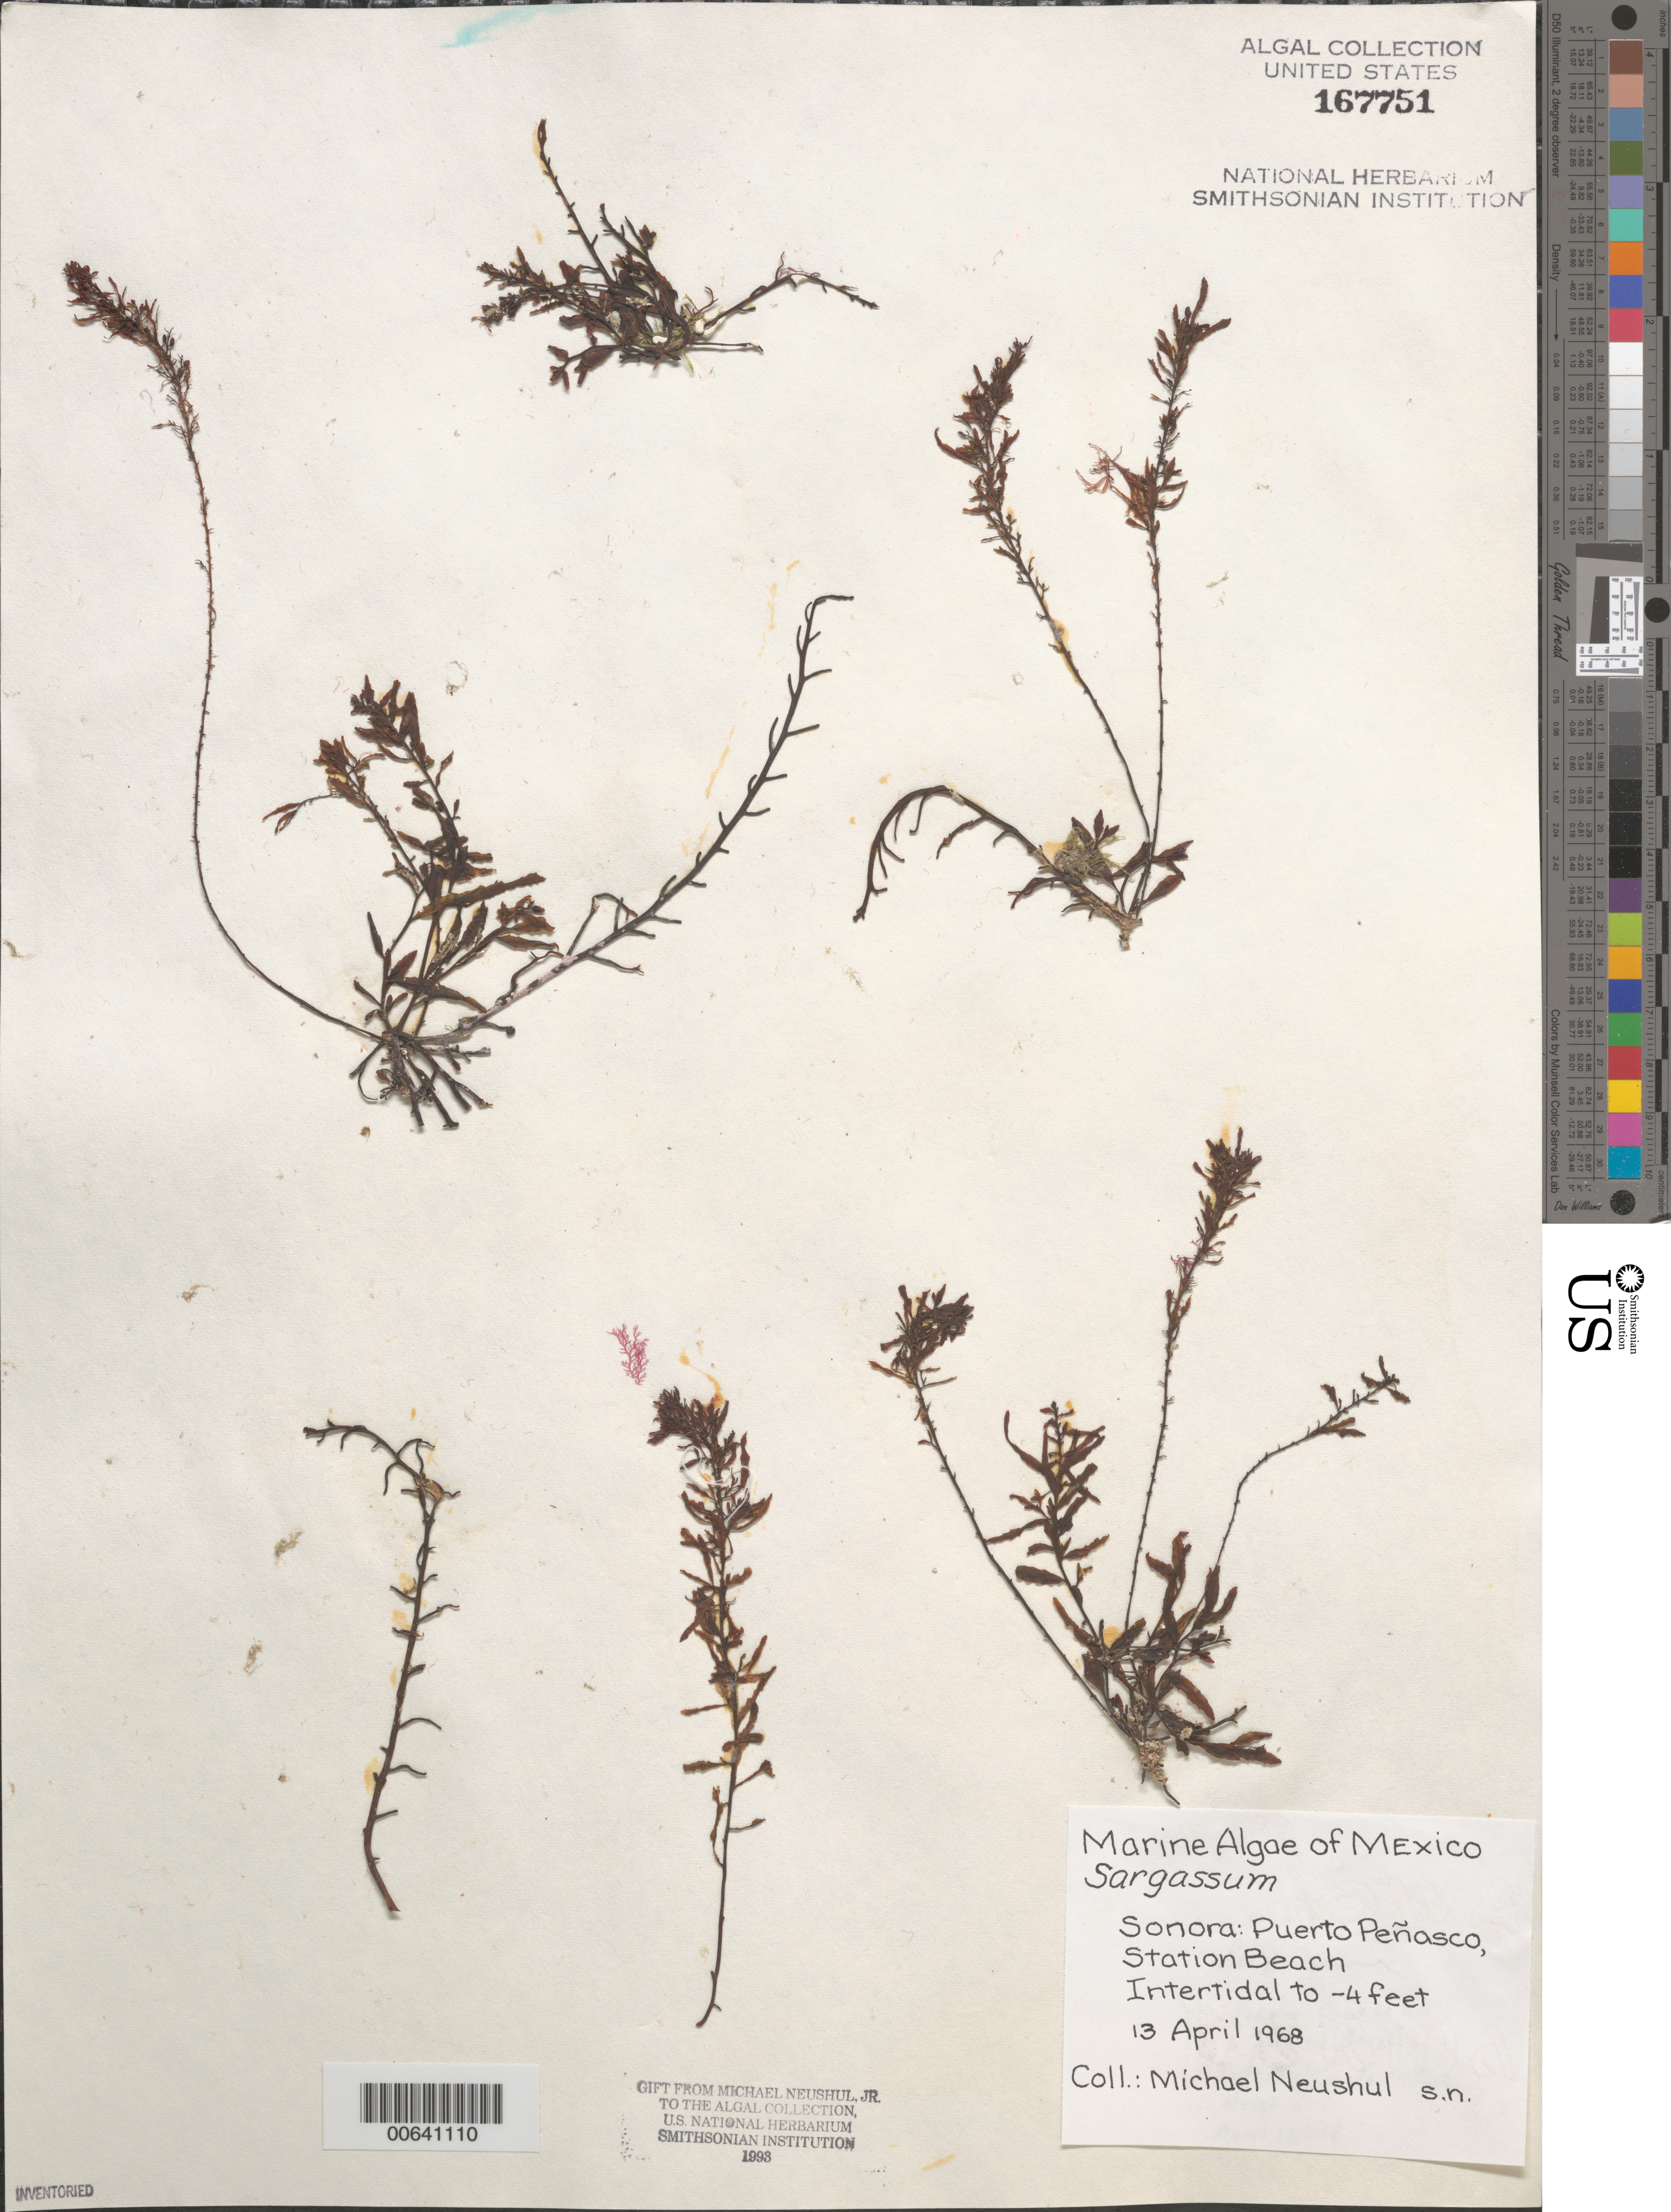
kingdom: Chromista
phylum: Ochrophyta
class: Phaeophyceae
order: Fucales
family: Sargassaceae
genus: Sargassum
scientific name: Sargassum sp.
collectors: M. Neushul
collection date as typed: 13 Apr 1968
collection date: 1968-04-13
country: Mexico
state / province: Sonora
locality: Puerto Penasco, Playa Estacion (Station Beach)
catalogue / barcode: US 167751